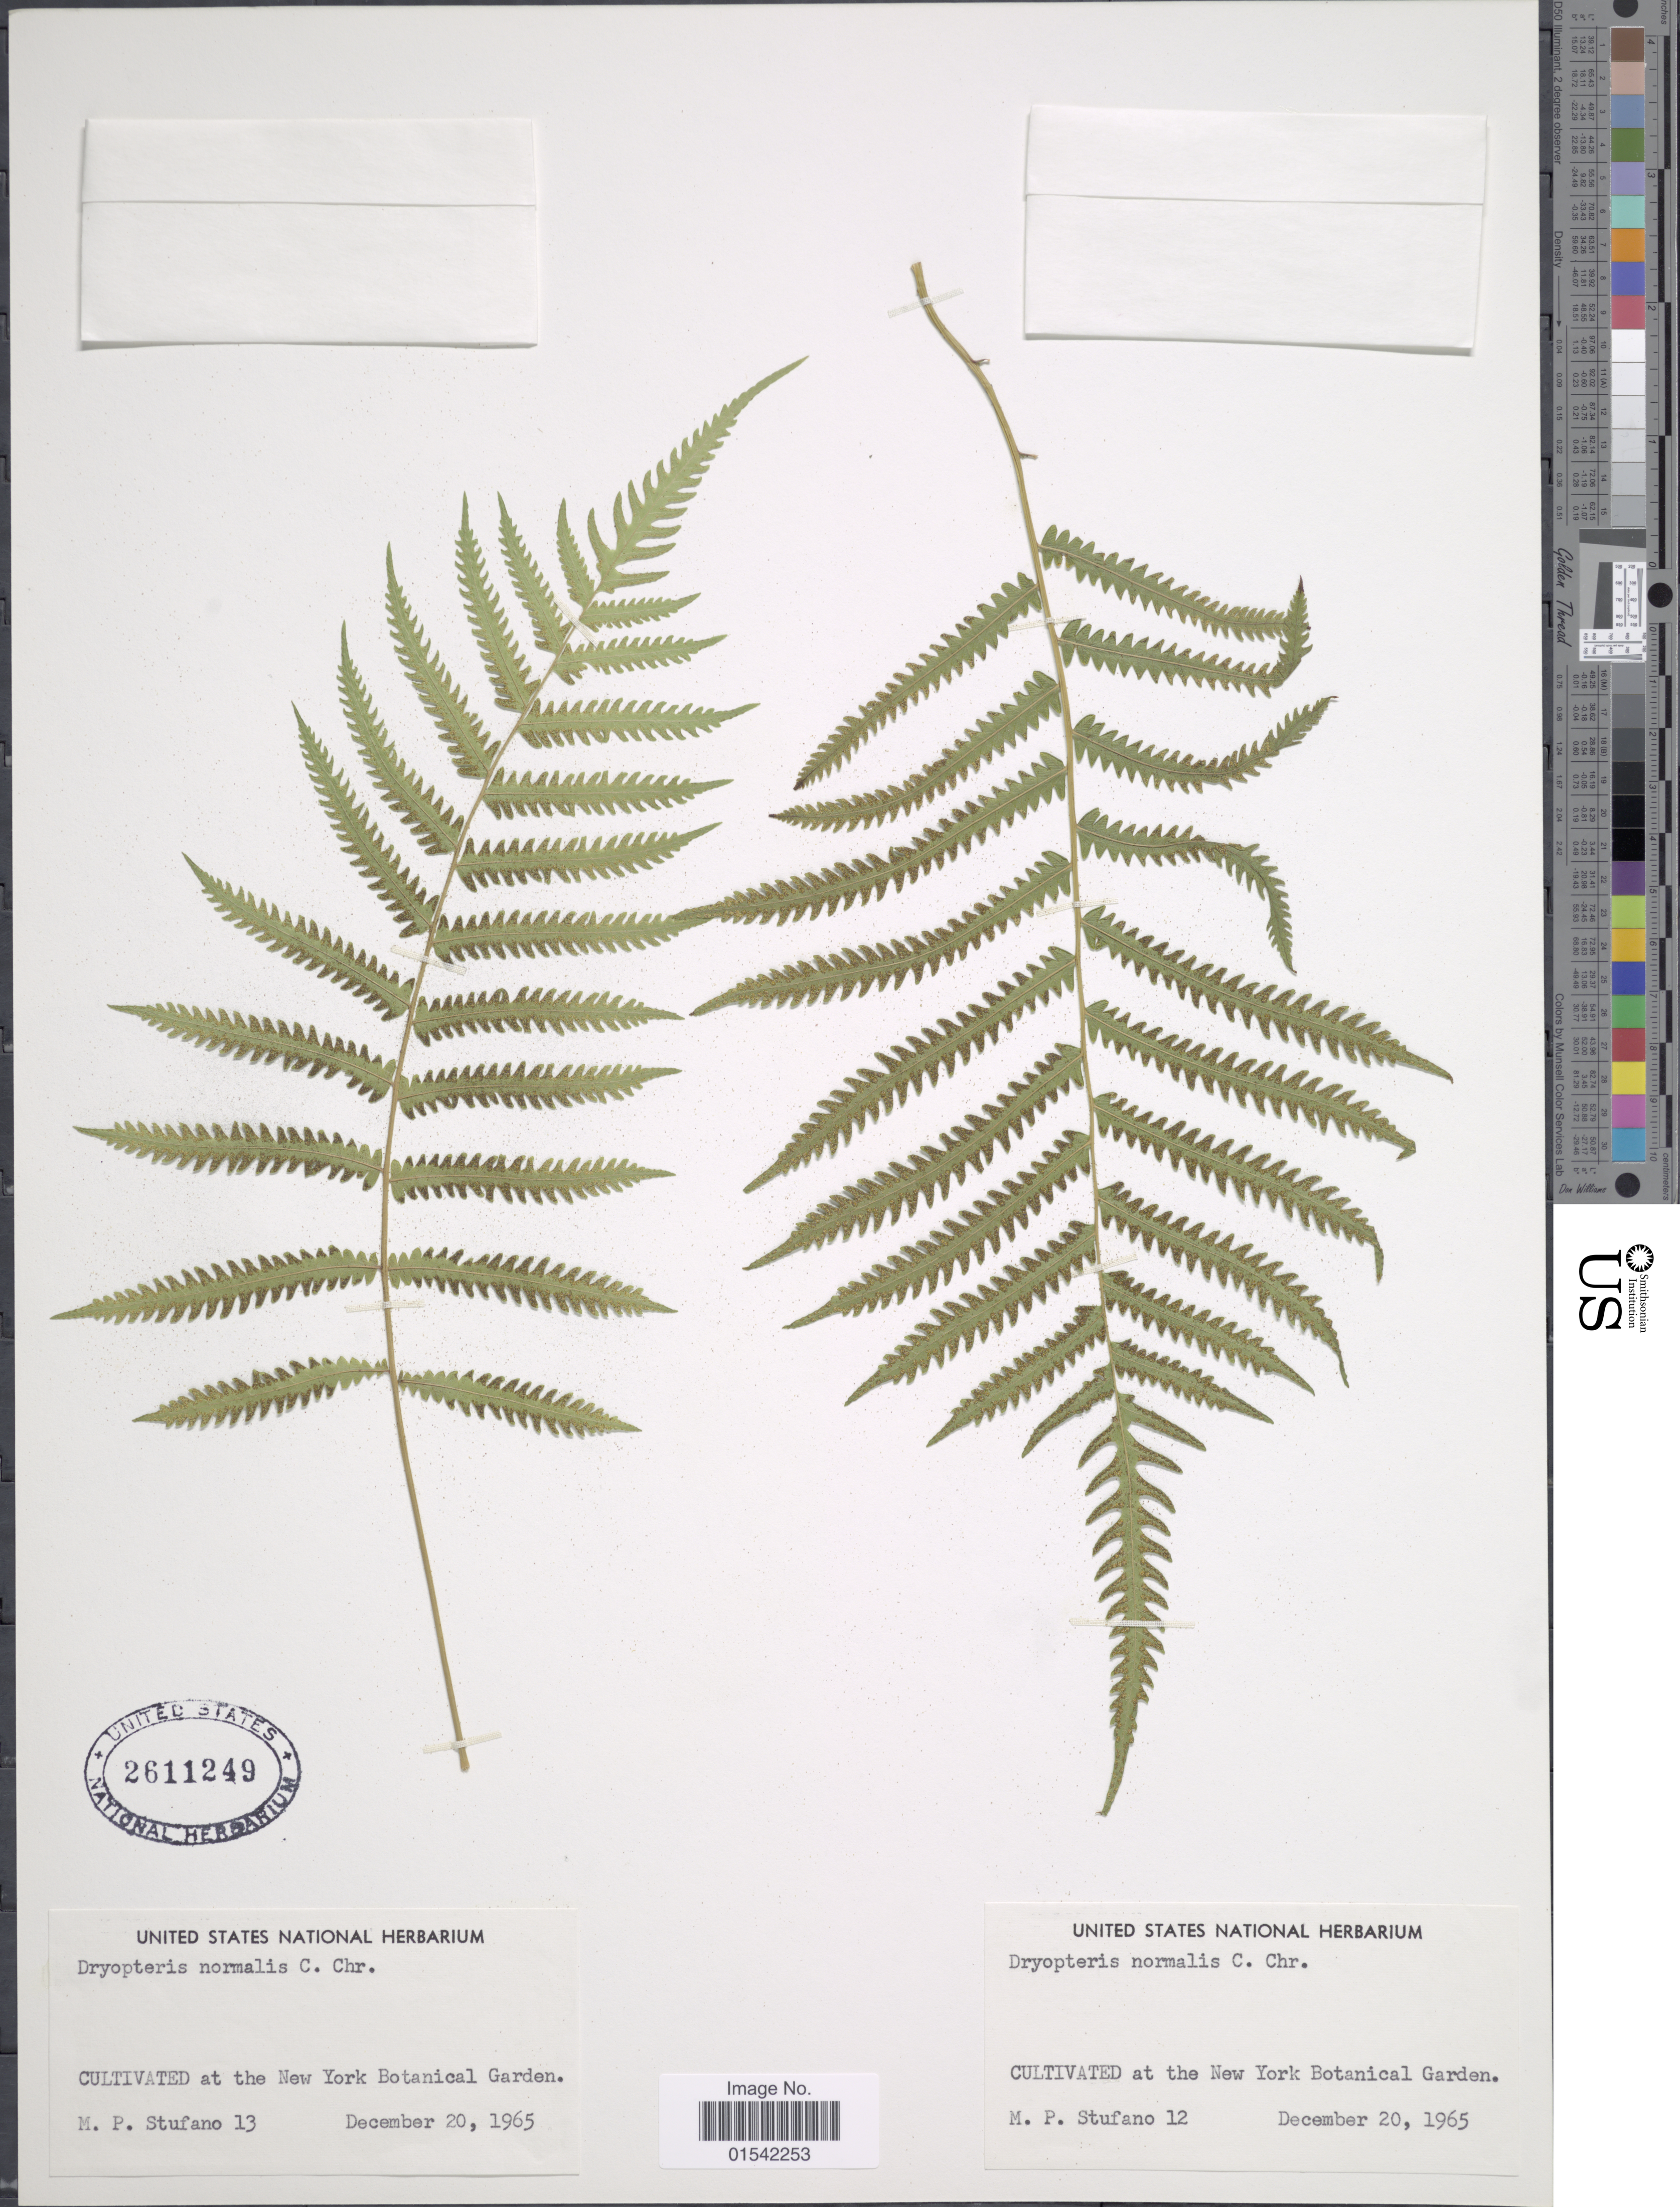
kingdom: Plantae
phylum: Tracheophyta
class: Polypodiopsida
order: Polypodiales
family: Thelypteridaceae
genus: Cyclosorus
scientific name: Cyclosorus kunthii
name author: (Desv.) Christenh.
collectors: M. Stufano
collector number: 13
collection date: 1965-12-20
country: United States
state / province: New York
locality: Cultivated at the New York Botanical Garden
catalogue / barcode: US 2611249-2